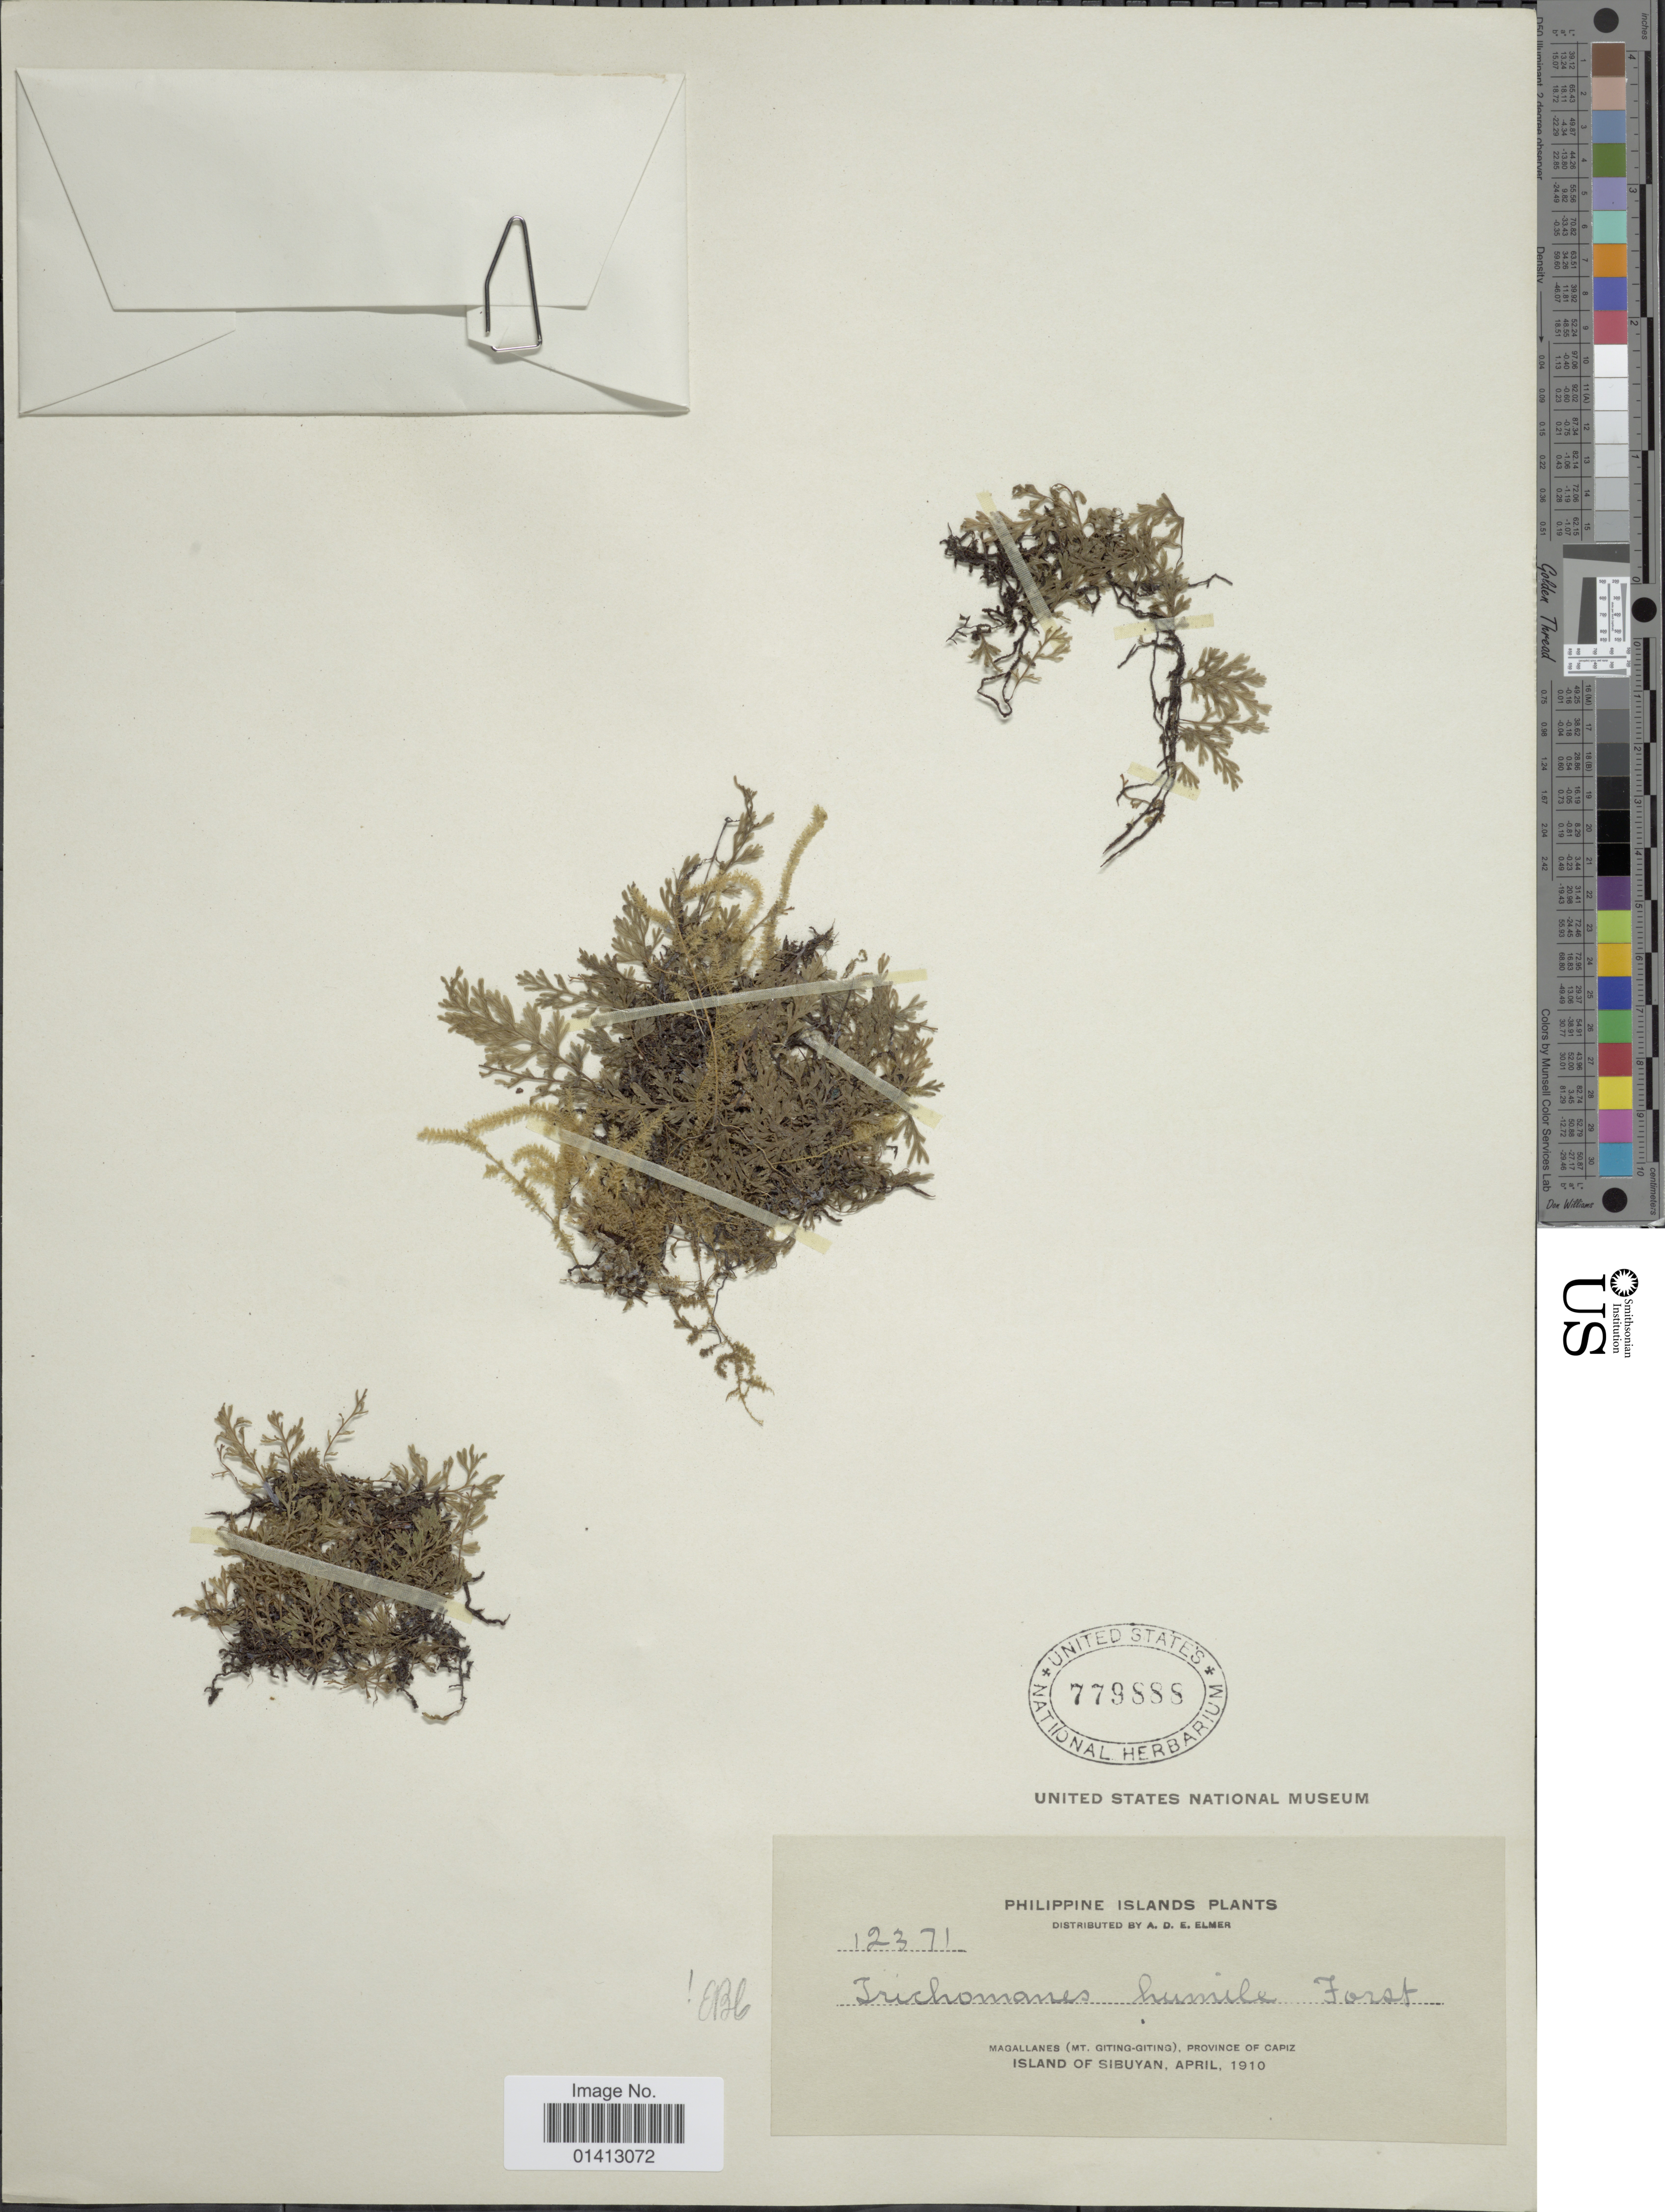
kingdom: Plantae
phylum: Tracheophyta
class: Polypodiopsida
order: Hymenophyllales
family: Hymenophyllaceae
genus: Crepidomanes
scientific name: Crepidomanes humilis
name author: (G. Forst.) Bosch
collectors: A. D. E. Elmer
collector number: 12371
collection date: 1910-04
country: Philippines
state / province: Western Visayas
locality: Magallanes (Mt Giting-Giting), province of Capiz, Island of Sibuyan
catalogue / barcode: US 7798888